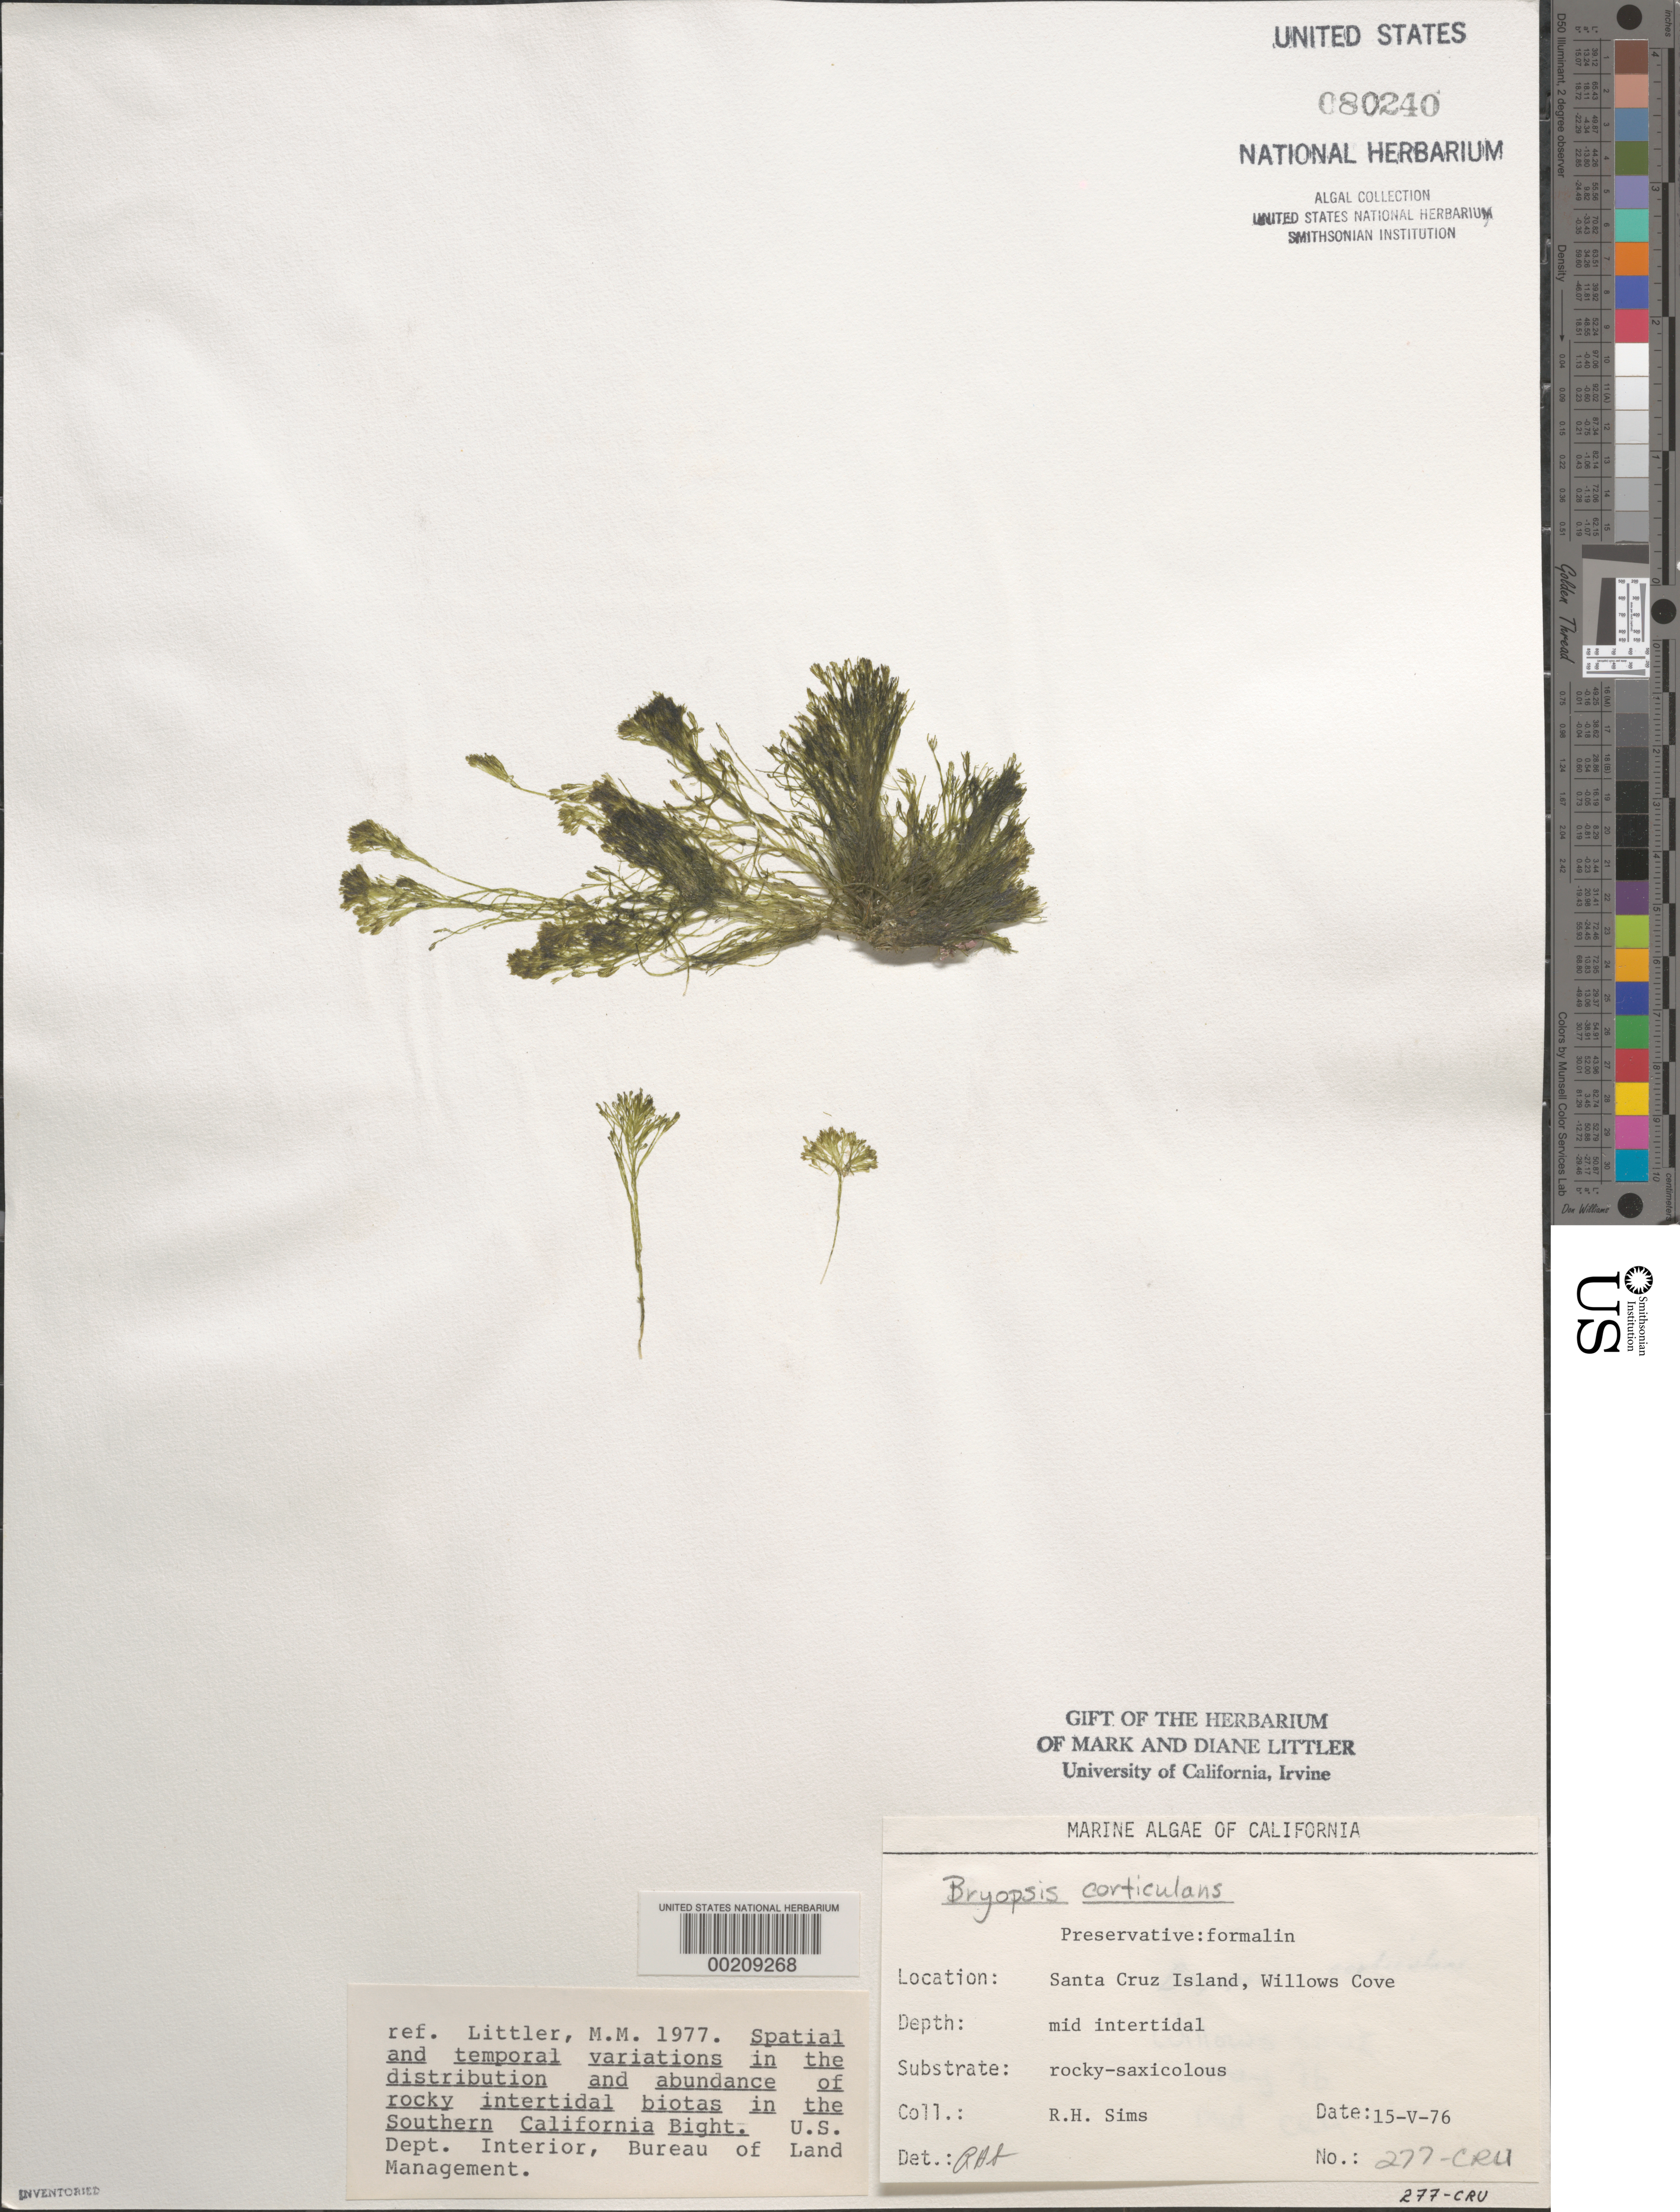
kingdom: Plantae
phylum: Chlorophyta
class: Ulvophyceae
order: Bryopsidales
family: Bryopsidaceae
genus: Bryopsis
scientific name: Bryopsis corticulans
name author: Setch. in Collins et al.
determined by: Sims, Robert H.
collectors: R. H. Sims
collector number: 277-cru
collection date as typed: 15 May 1976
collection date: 1976-05-15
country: United States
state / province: California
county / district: Santa Barbara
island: Santa Cruz Island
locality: Willows Anchorage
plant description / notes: BLM-SOCALBIGHT Rocky Intertidal Survey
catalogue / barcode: US 80240